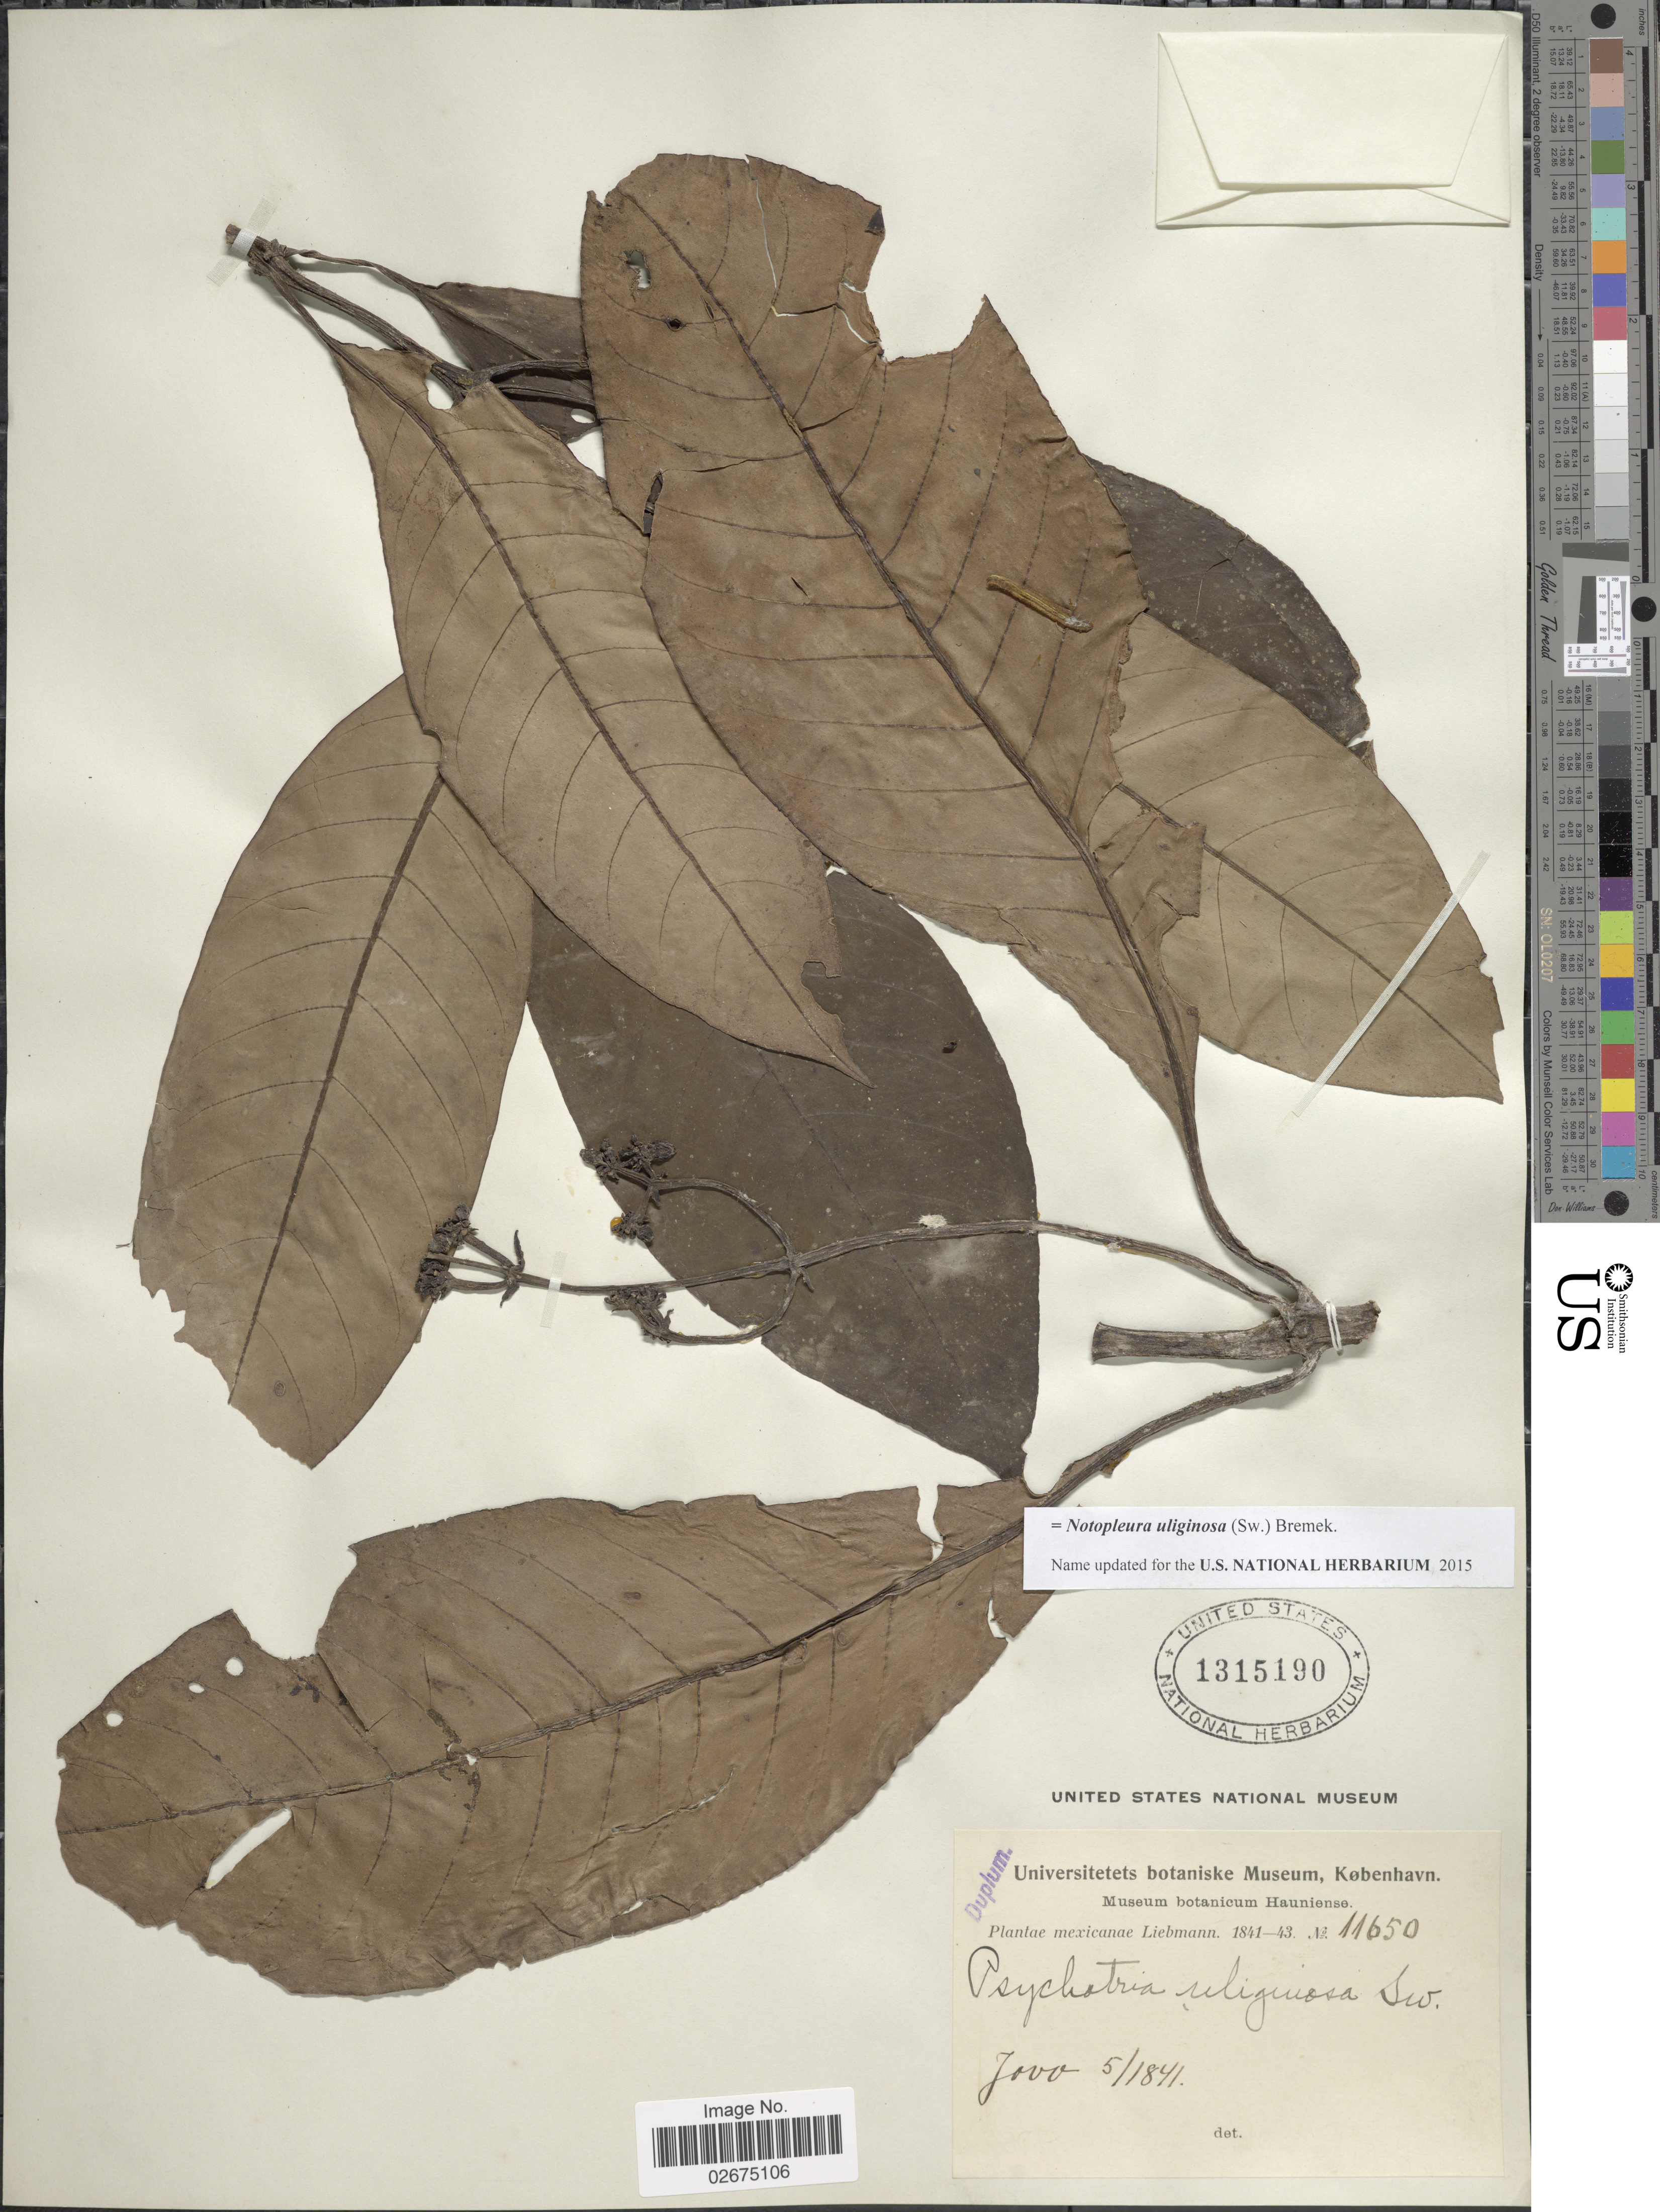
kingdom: Plantae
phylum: Tracheophyta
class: Magnoliopsida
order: Gentianales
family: Rubiaceae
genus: Notopleura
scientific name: Notopleura uliginosa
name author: (Sw.) Bremek.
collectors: Liebmann, --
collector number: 11650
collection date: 1841-05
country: Mexico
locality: Jovo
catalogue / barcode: US 1315190